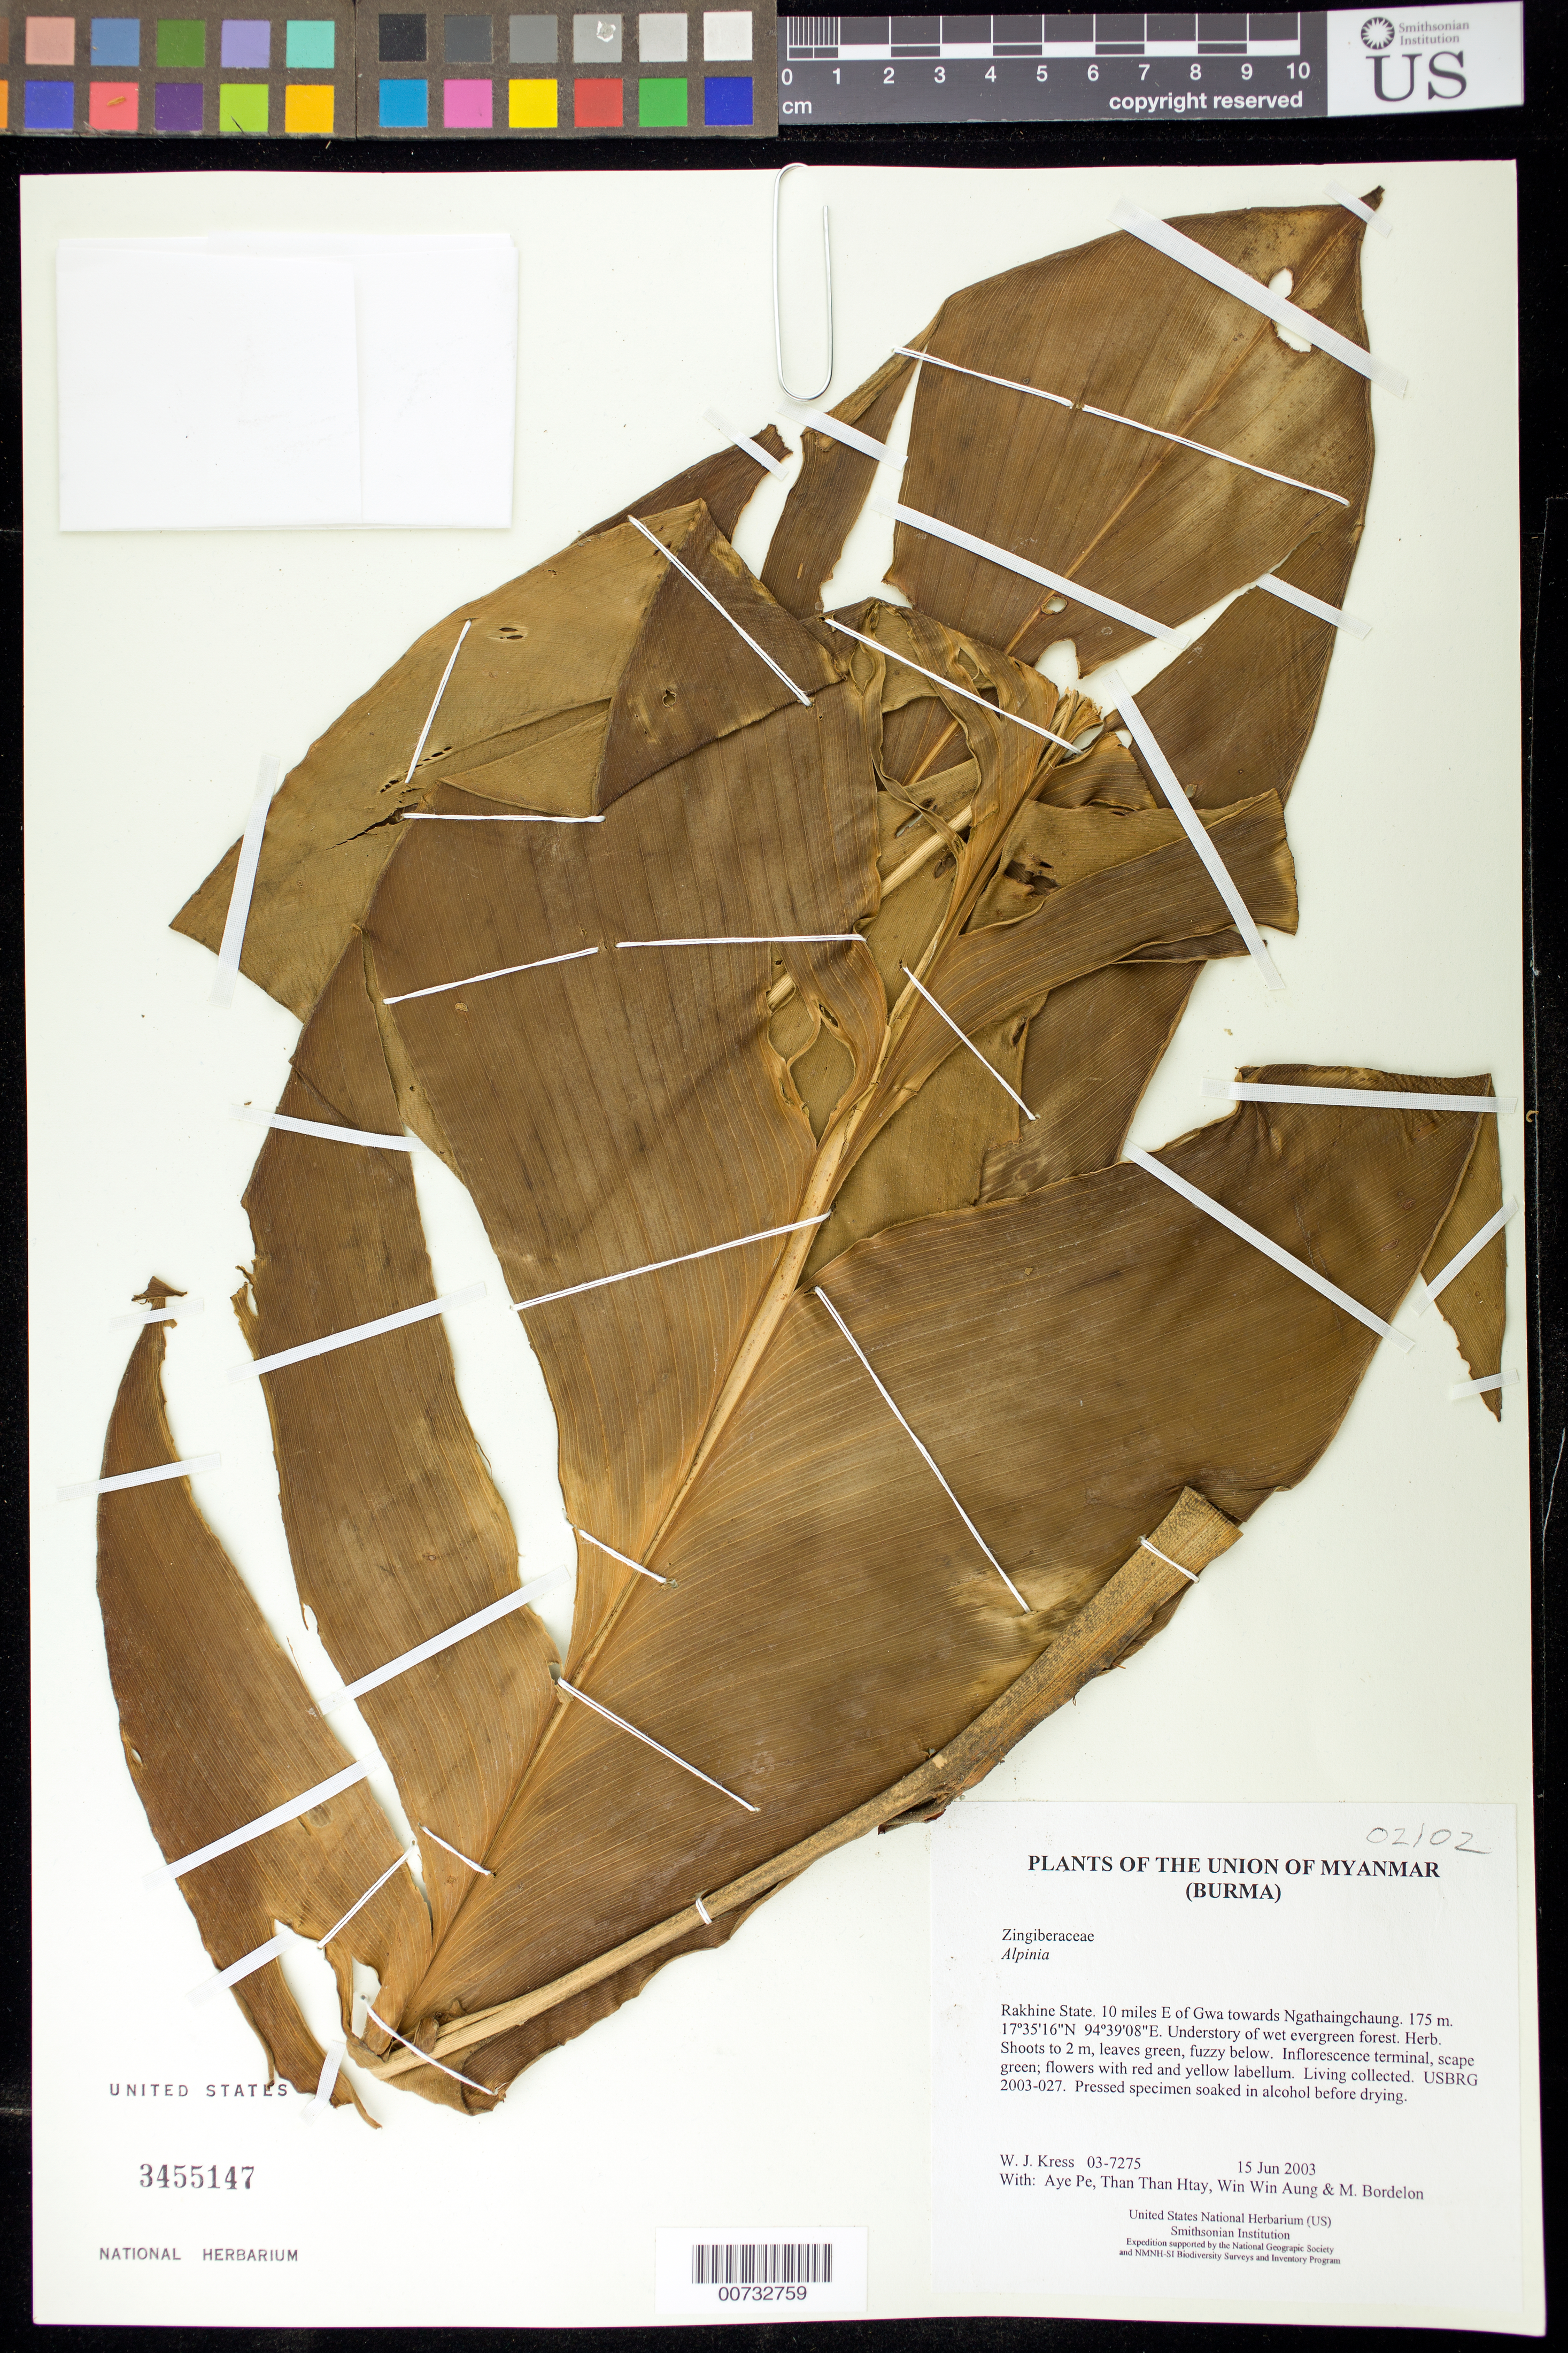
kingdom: Plantae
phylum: Tracheophyta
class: Liliopsida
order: Zingiberales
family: Zingiberaceae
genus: Alpinia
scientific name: Alpinia sp.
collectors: W. J. Kress, Aye Pe, Than Than Htay, Win Win Aung & M. Bordelon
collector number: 03-7275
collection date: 2003-06-15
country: Myanmar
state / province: Rakhine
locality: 10 miles E of Gwa towards Ngathaingchaung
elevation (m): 175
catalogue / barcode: US 3455147